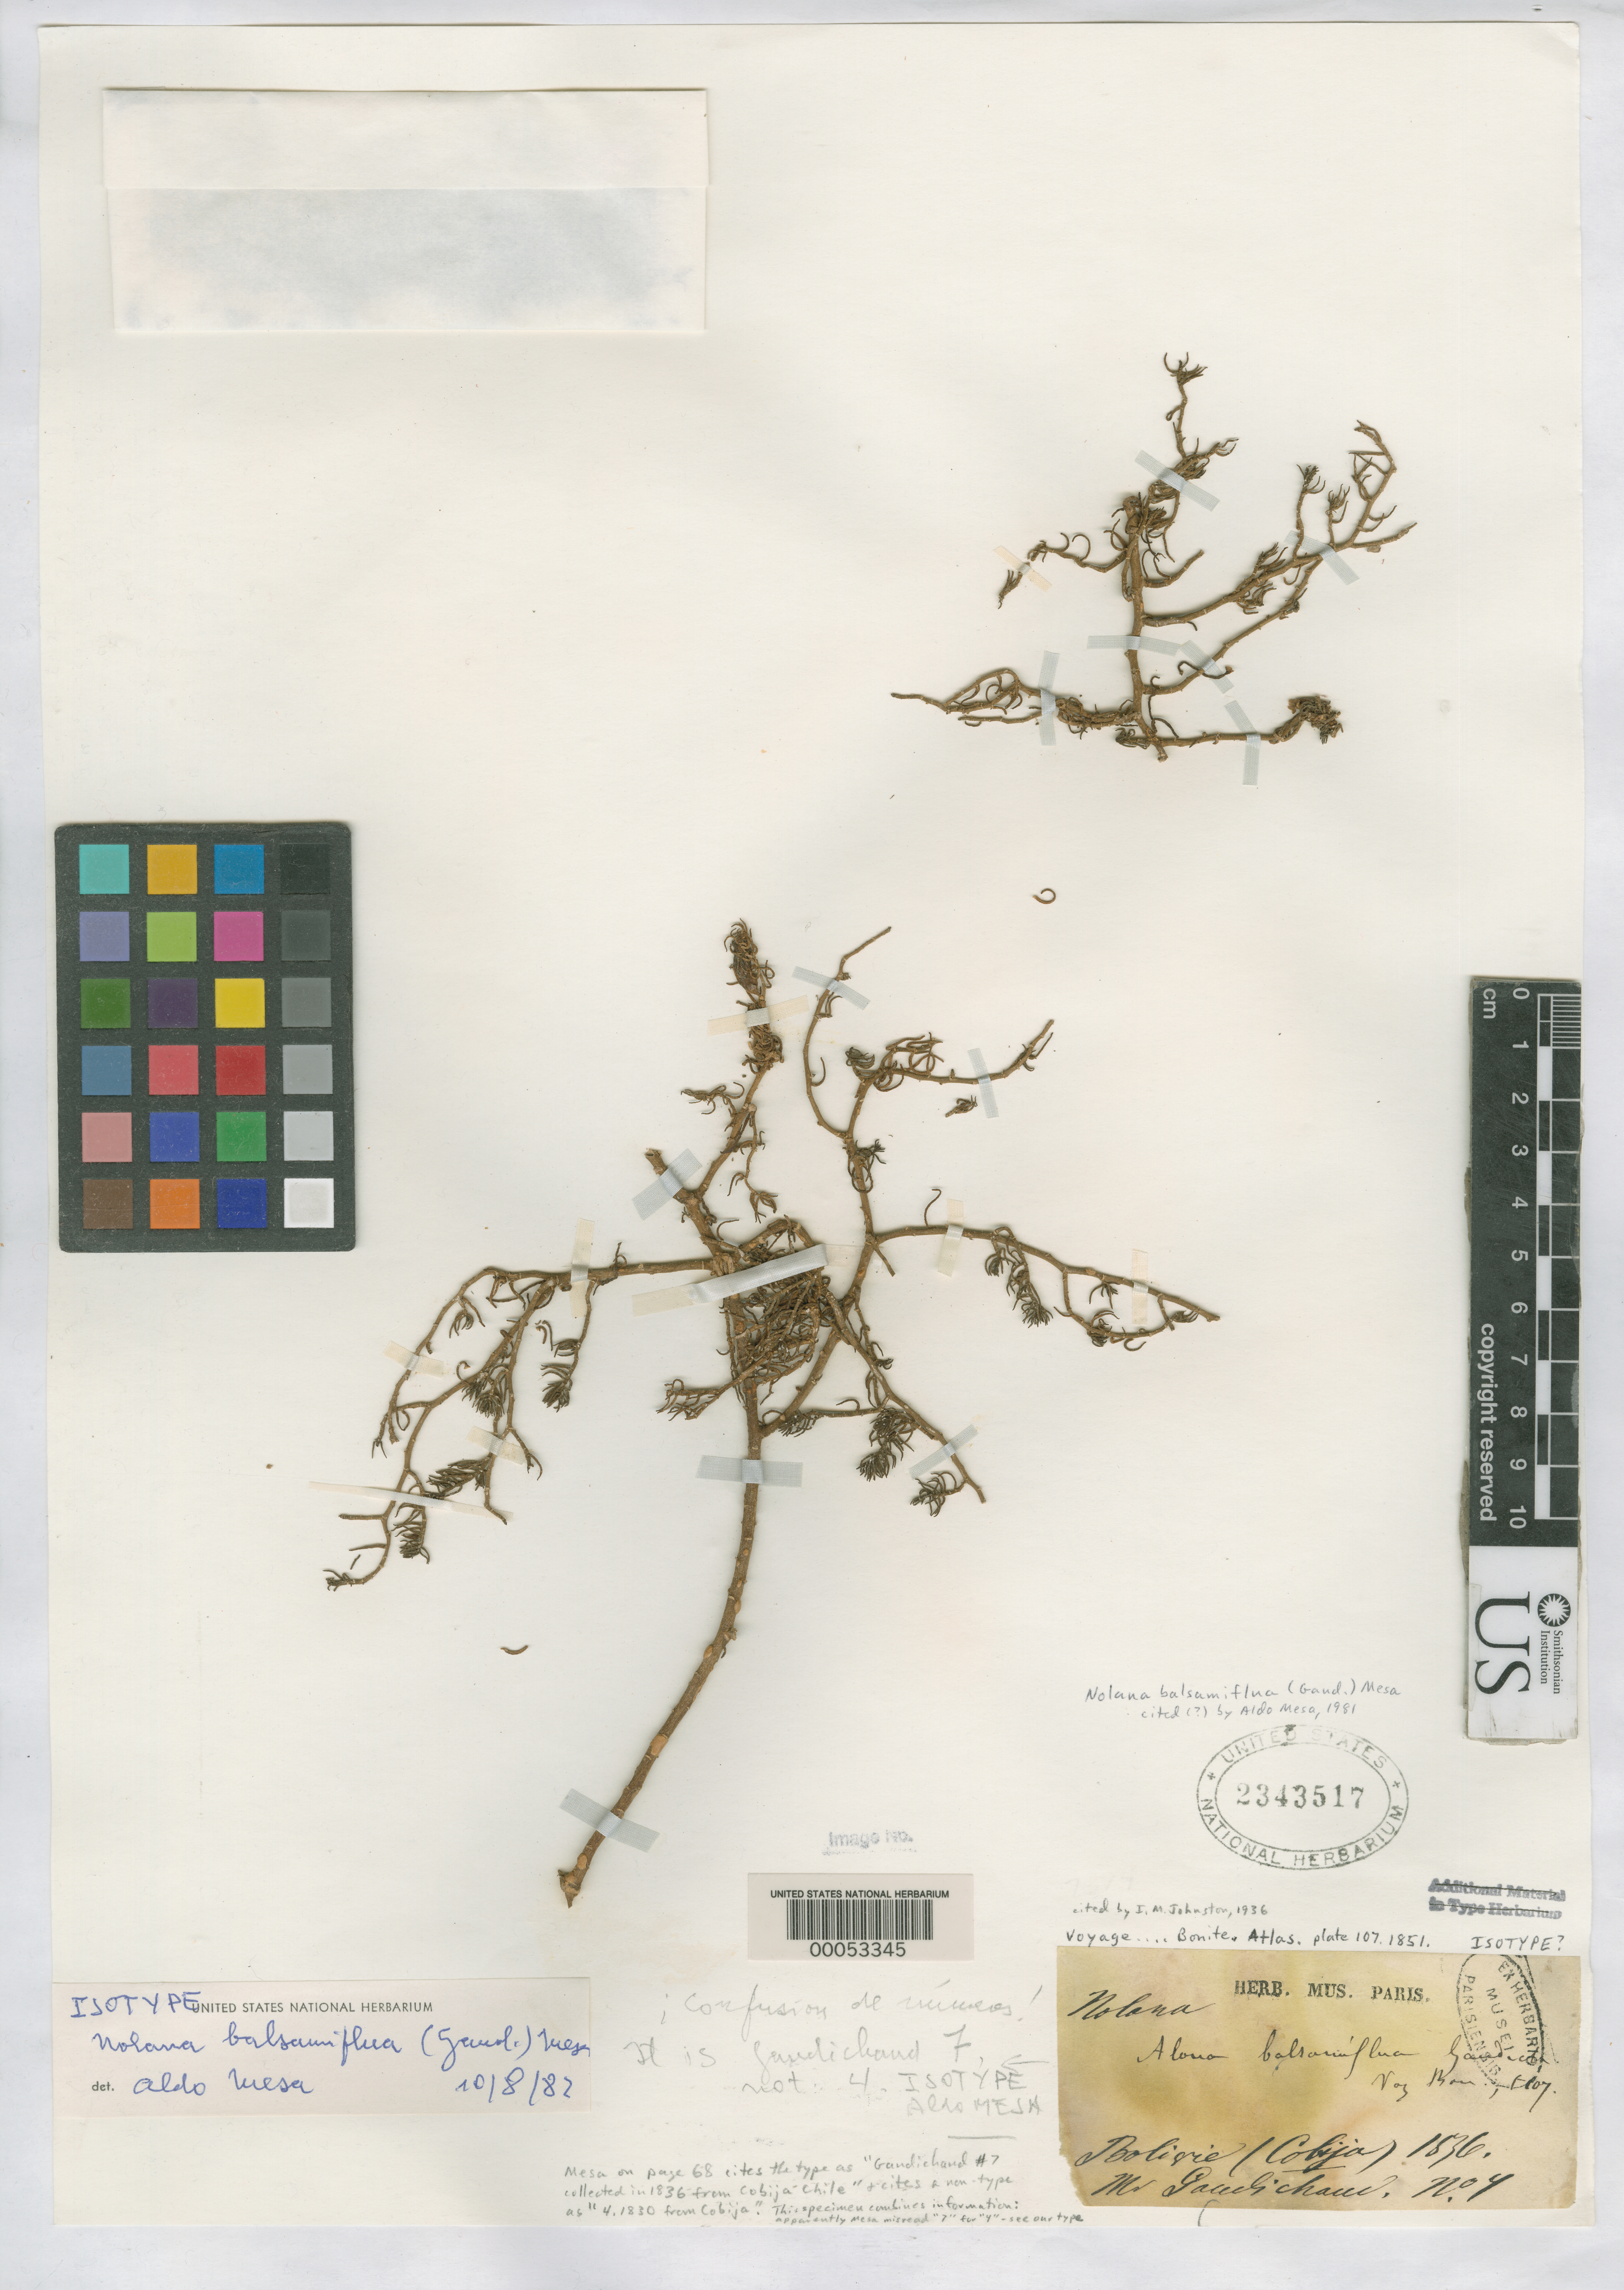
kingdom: Plantae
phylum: Tracheophyta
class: Magnoliopsida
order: Solanales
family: Solanaceae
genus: Alona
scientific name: Alona balsamiflua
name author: Gaudich.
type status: Isotype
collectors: C. Guadichaud-Beaupre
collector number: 7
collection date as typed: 1836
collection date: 1836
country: Bolivia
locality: Cobija.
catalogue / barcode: US 2343517